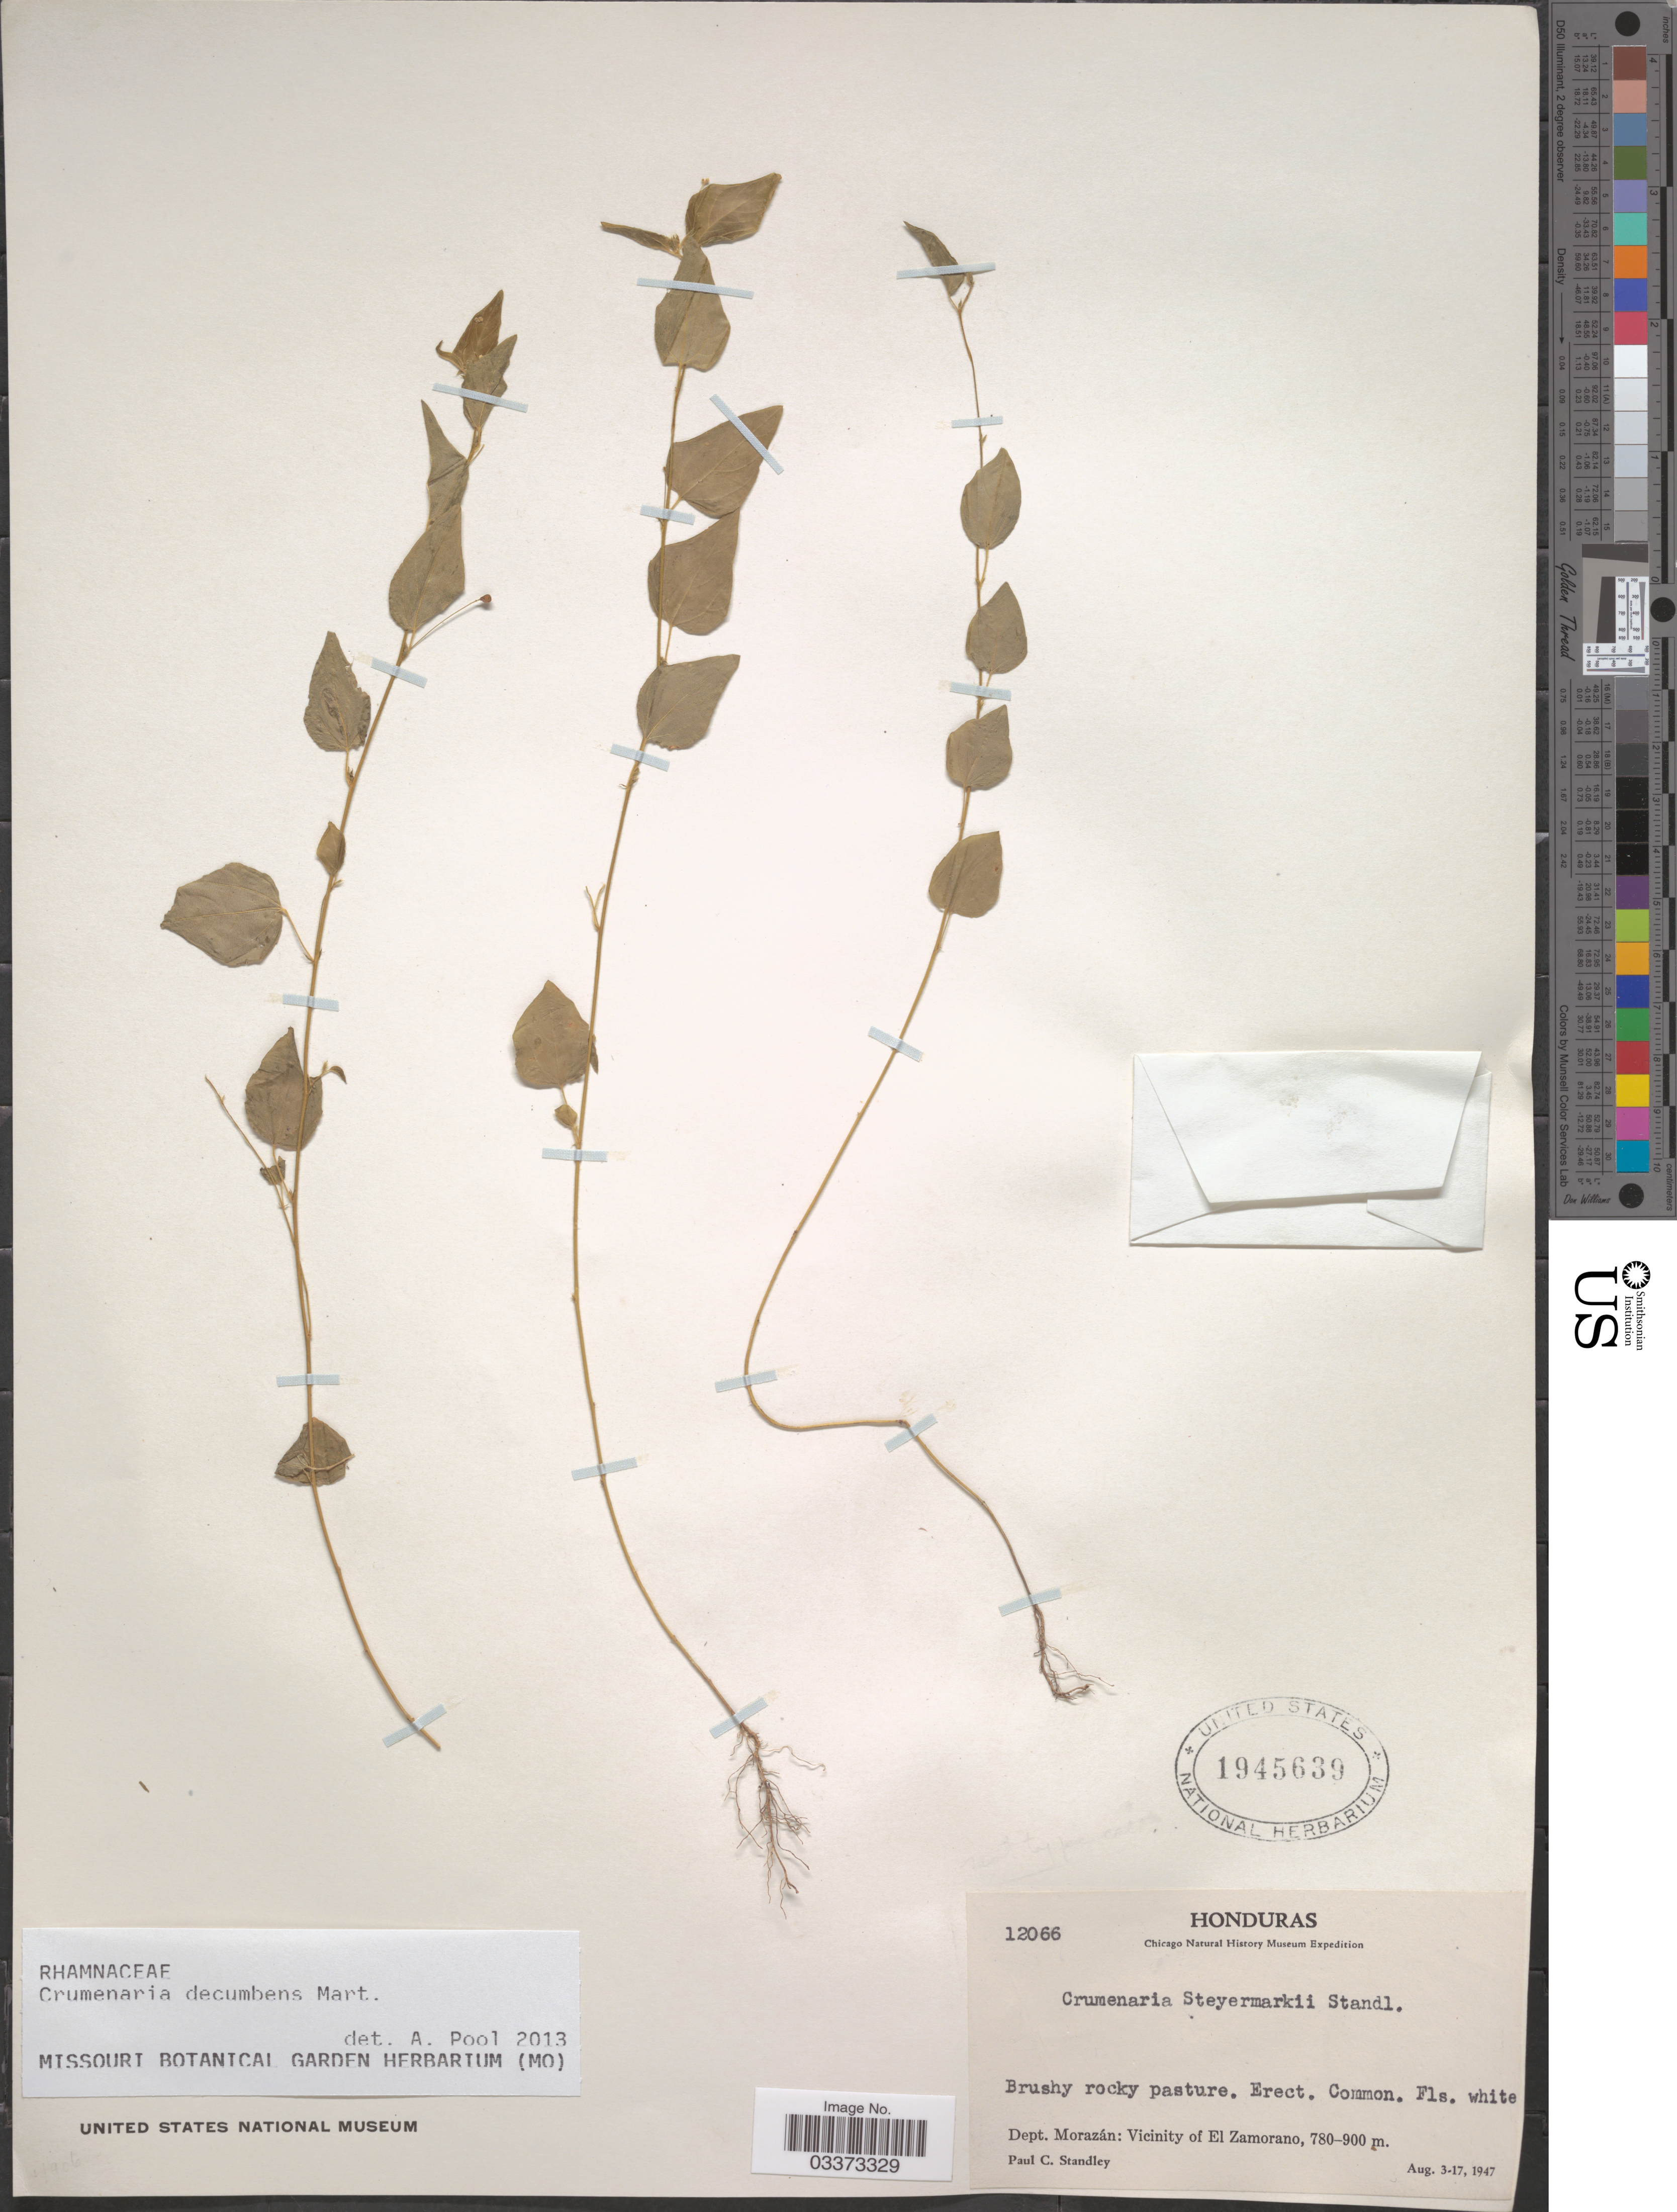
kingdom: Plantae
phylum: Tracheophyta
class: Magnoliopsida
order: Rosales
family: Rhamnaceae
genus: Crumenaria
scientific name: Crumenaria decumbens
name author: Mart.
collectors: P. C. Standley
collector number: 12066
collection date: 1947-08-03/1947-08-17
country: Honduras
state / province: Fco. Morazán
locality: Dept. Morazán: Vicinity of El Zamorano.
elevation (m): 780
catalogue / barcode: US 1945639